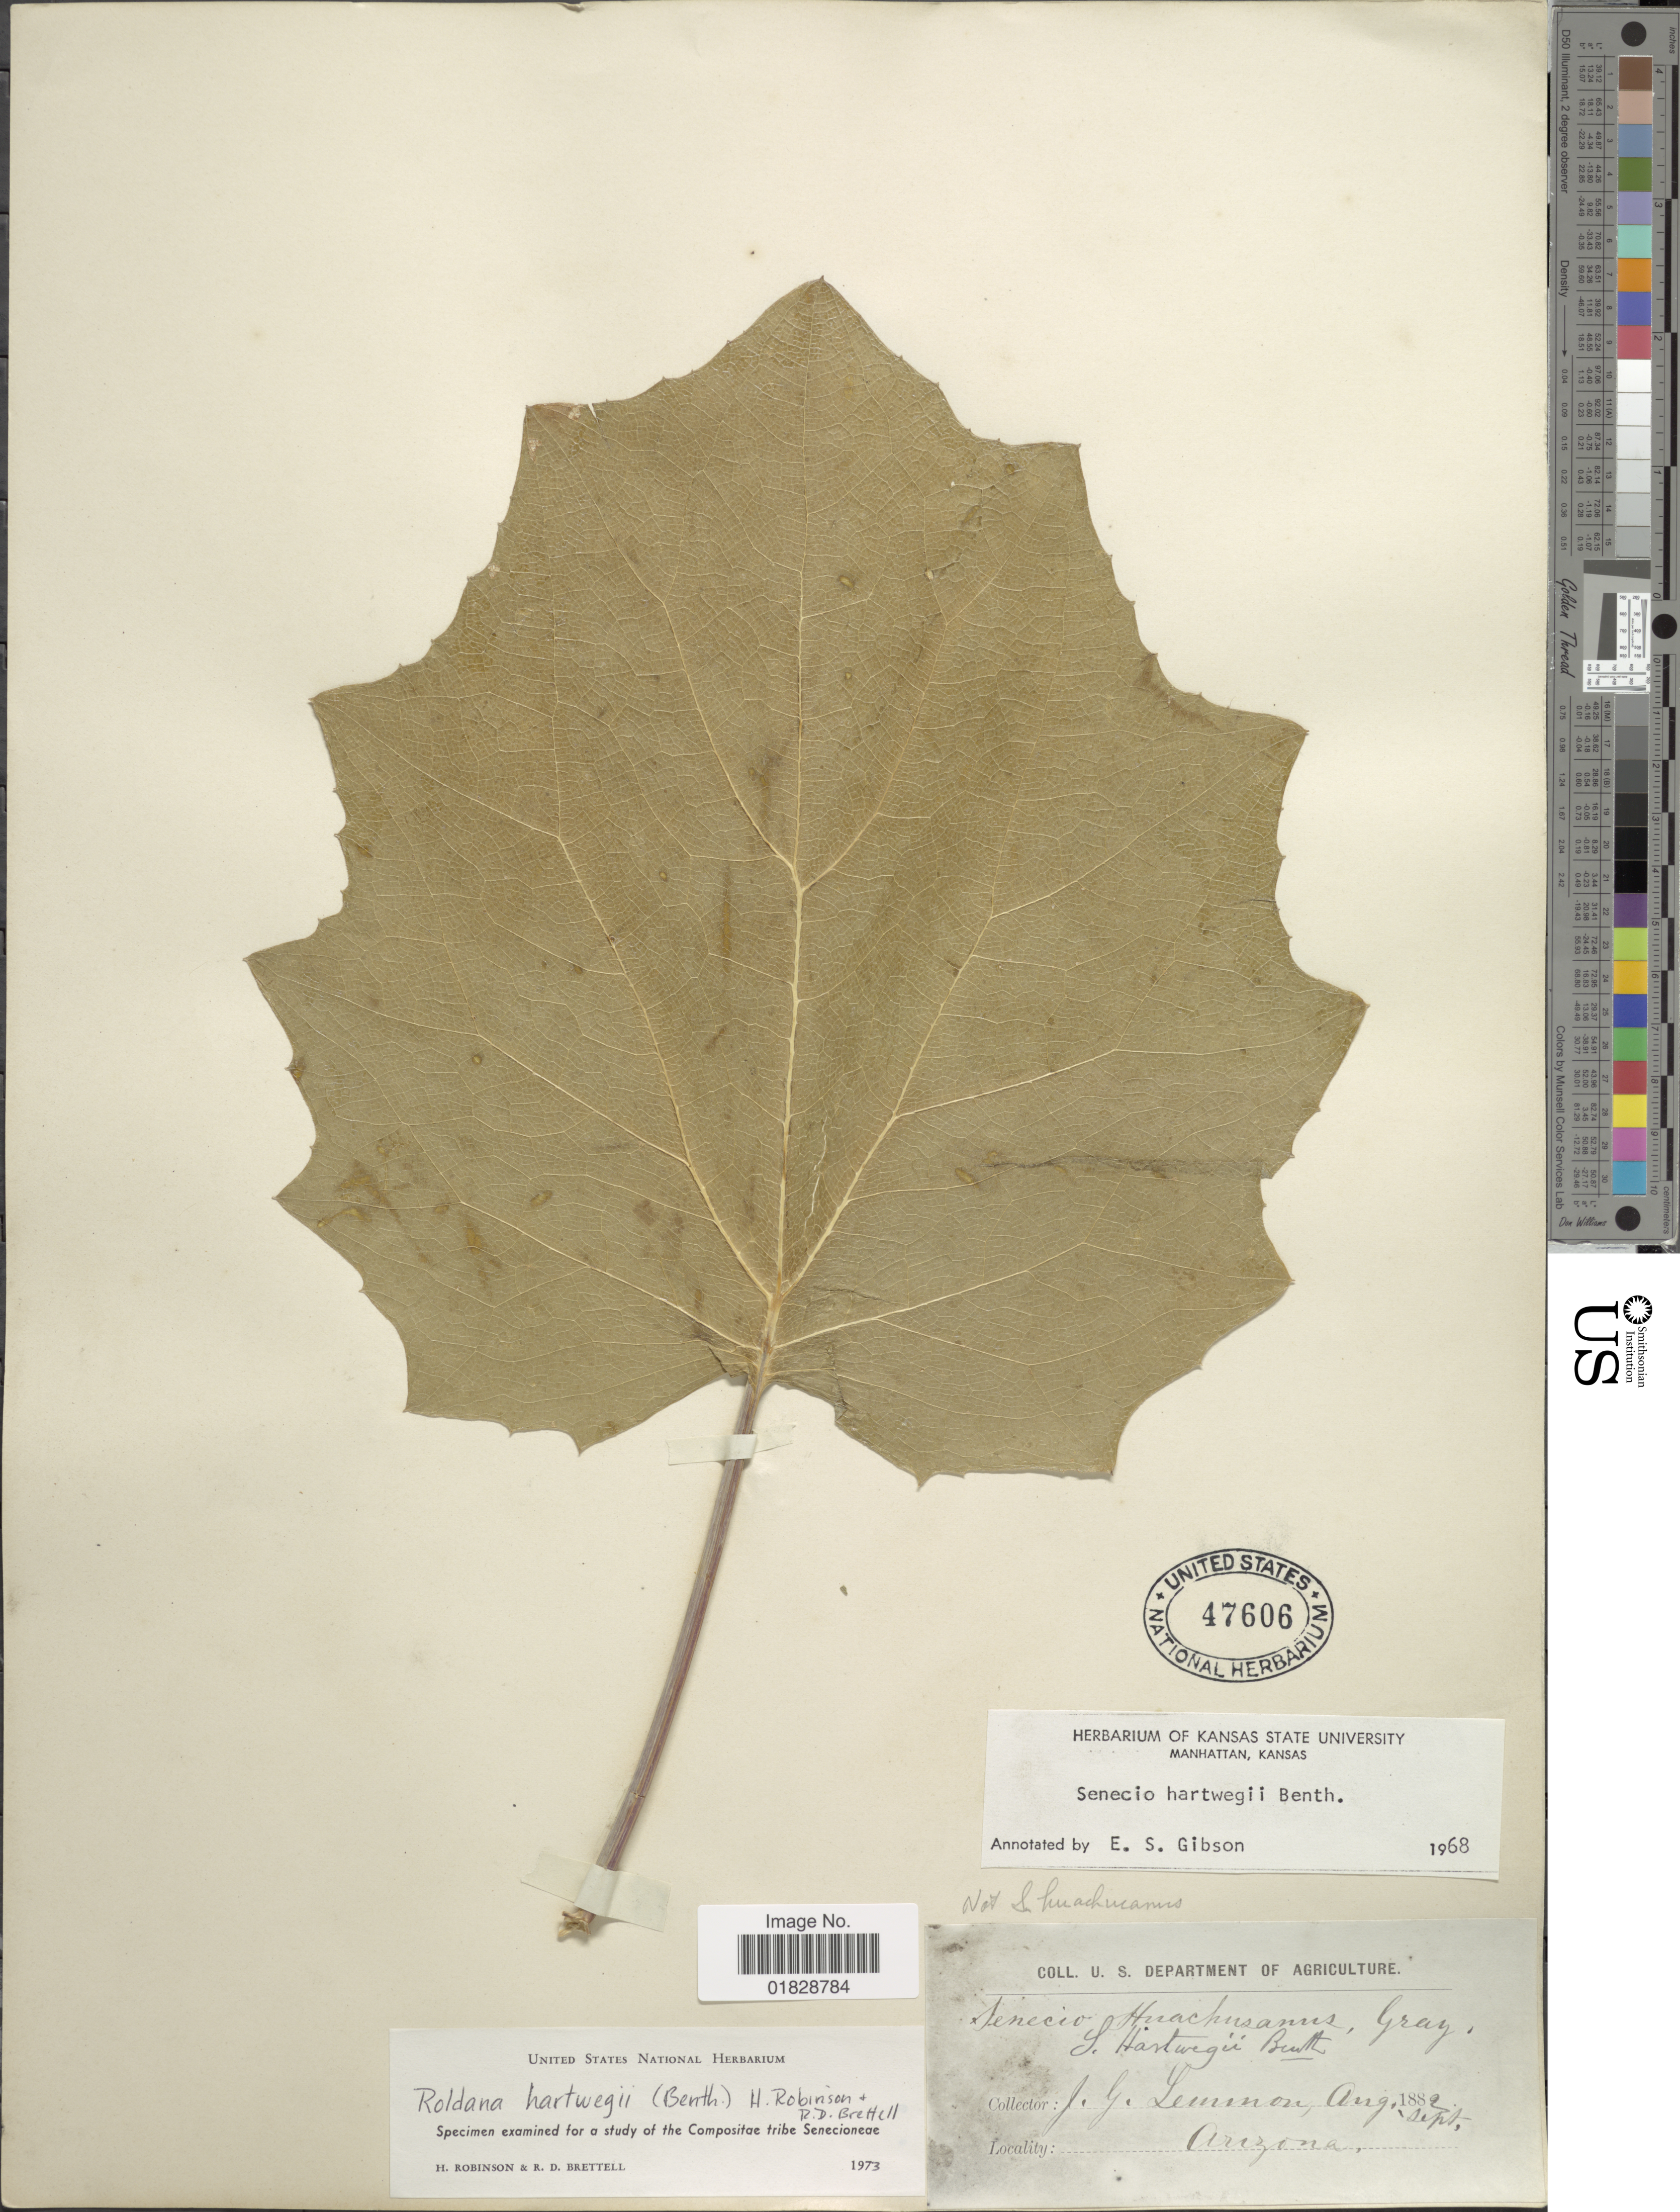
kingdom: Plantae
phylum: Tracheophyta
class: Magnoliopsida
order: Asterales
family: Asteraceae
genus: Roldana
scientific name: Roldana hartwegii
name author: (Benth.) H. Rob. & Brettell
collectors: J. Lemmon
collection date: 1882-08/1882-09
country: United States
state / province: Arizona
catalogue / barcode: US 47606